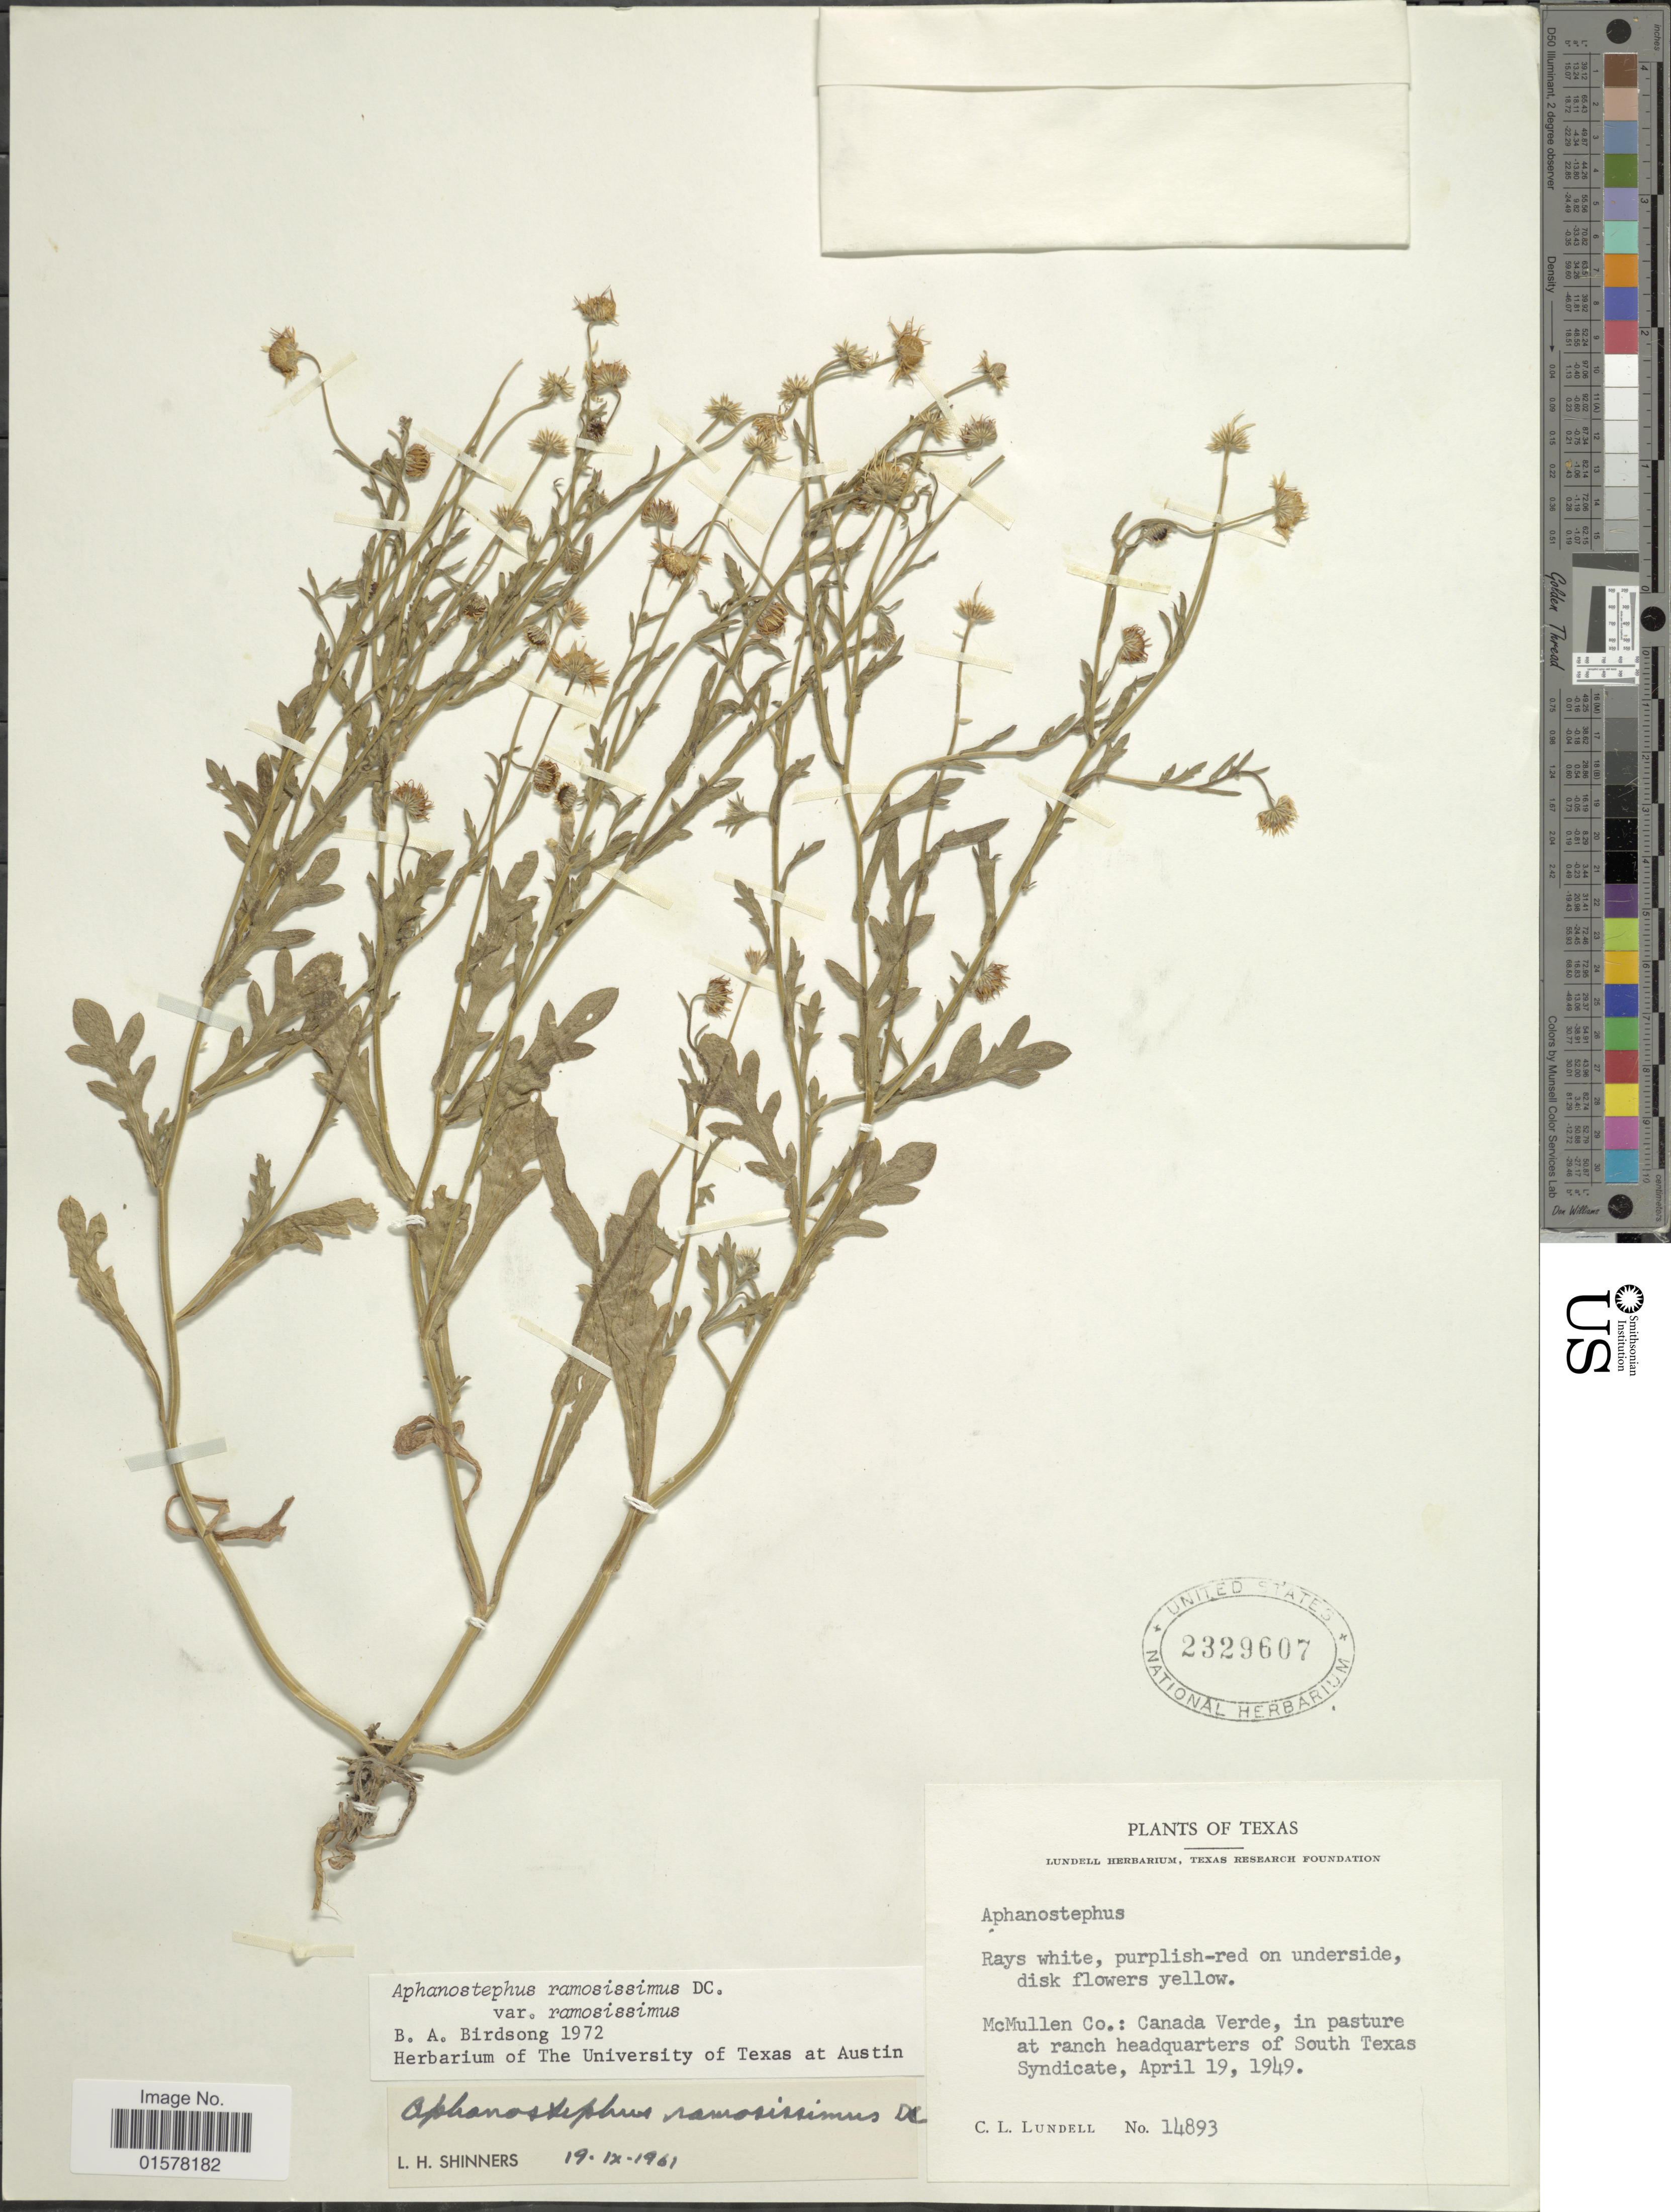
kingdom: Plantae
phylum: Tracheophyta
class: Magnoliopsida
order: Asterales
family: Asteraceae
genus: Aphanostephus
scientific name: Aphanostephus ramosissimus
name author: DC.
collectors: C. L. Lundell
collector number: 14893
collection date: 1949-04-19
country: United States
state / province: Texas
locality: McMullen Co.: Canada Verde, in pasture at ranch headquarters of South Texas Syndicate. Texas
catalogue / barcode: US 2329607